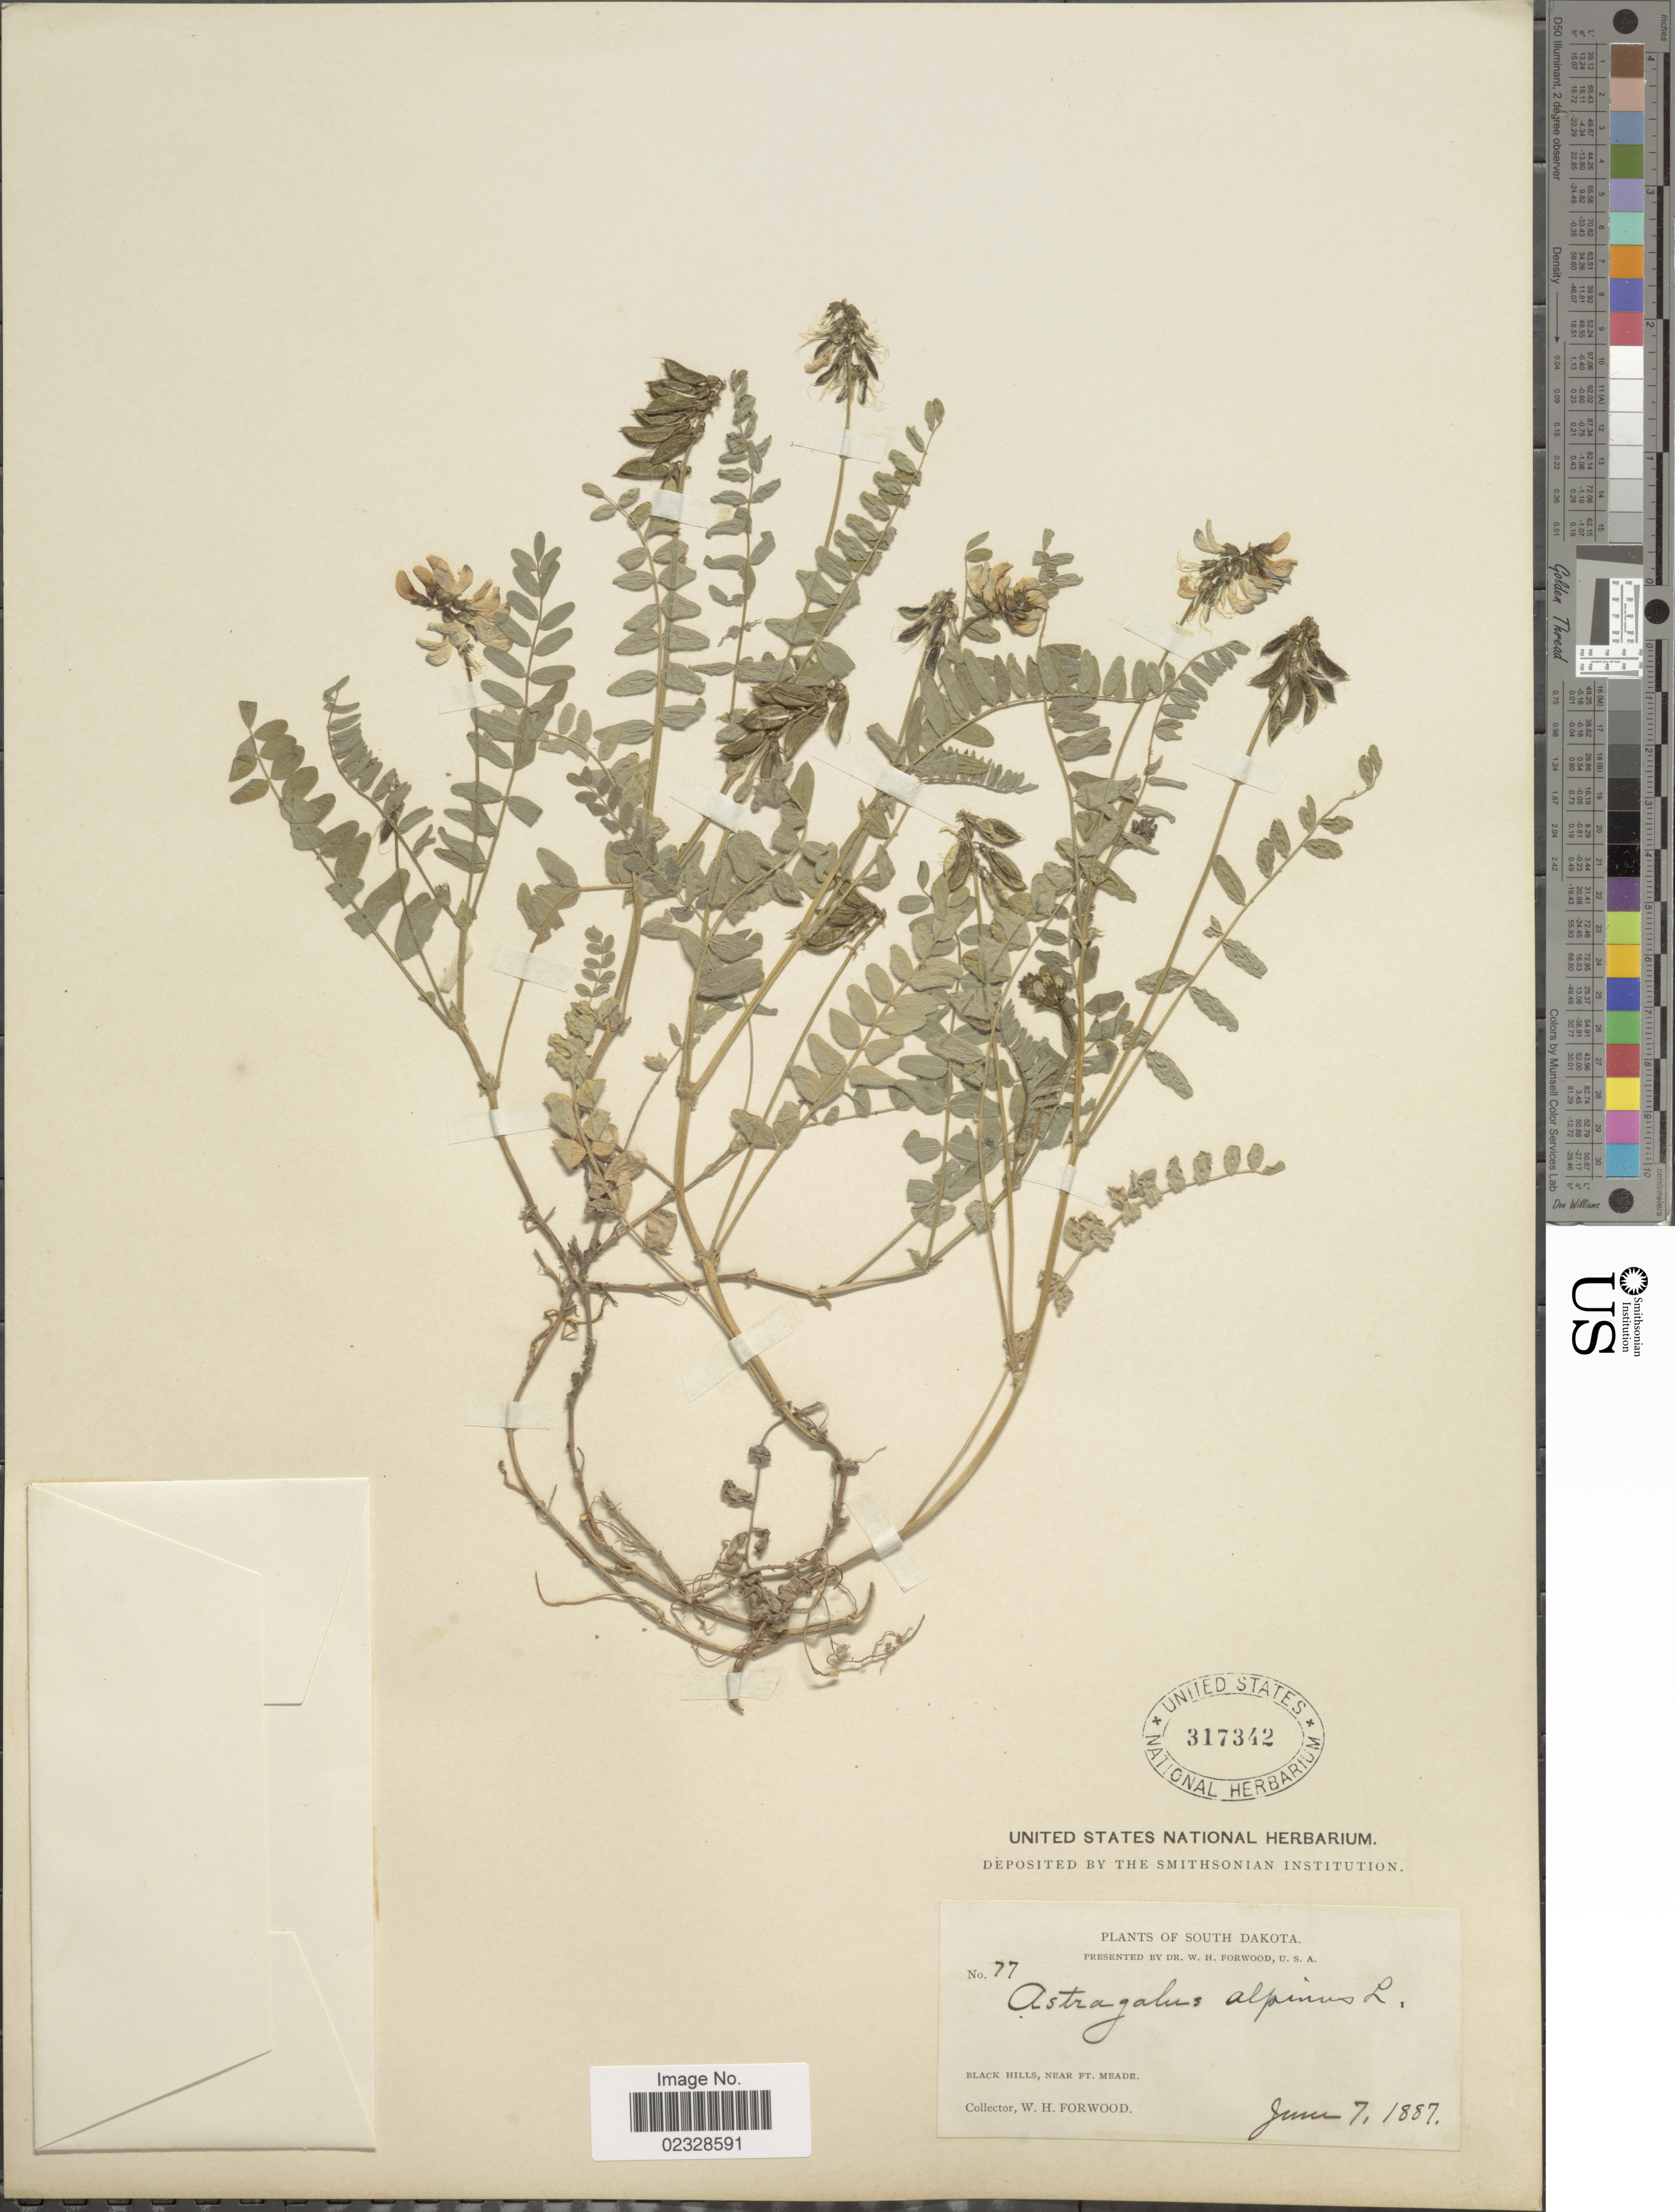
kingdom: Plantae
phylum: Tracheophyta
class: Magnoliopsida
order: Fabales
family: Fabaceae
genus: Astragalus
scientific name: Astragalus alpinus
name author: L.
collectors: W. Forwood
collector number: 77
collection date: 1887-06-07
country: United States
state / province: South Dakota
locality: Black Hills, near Ft. Meade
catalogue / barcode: US 317342